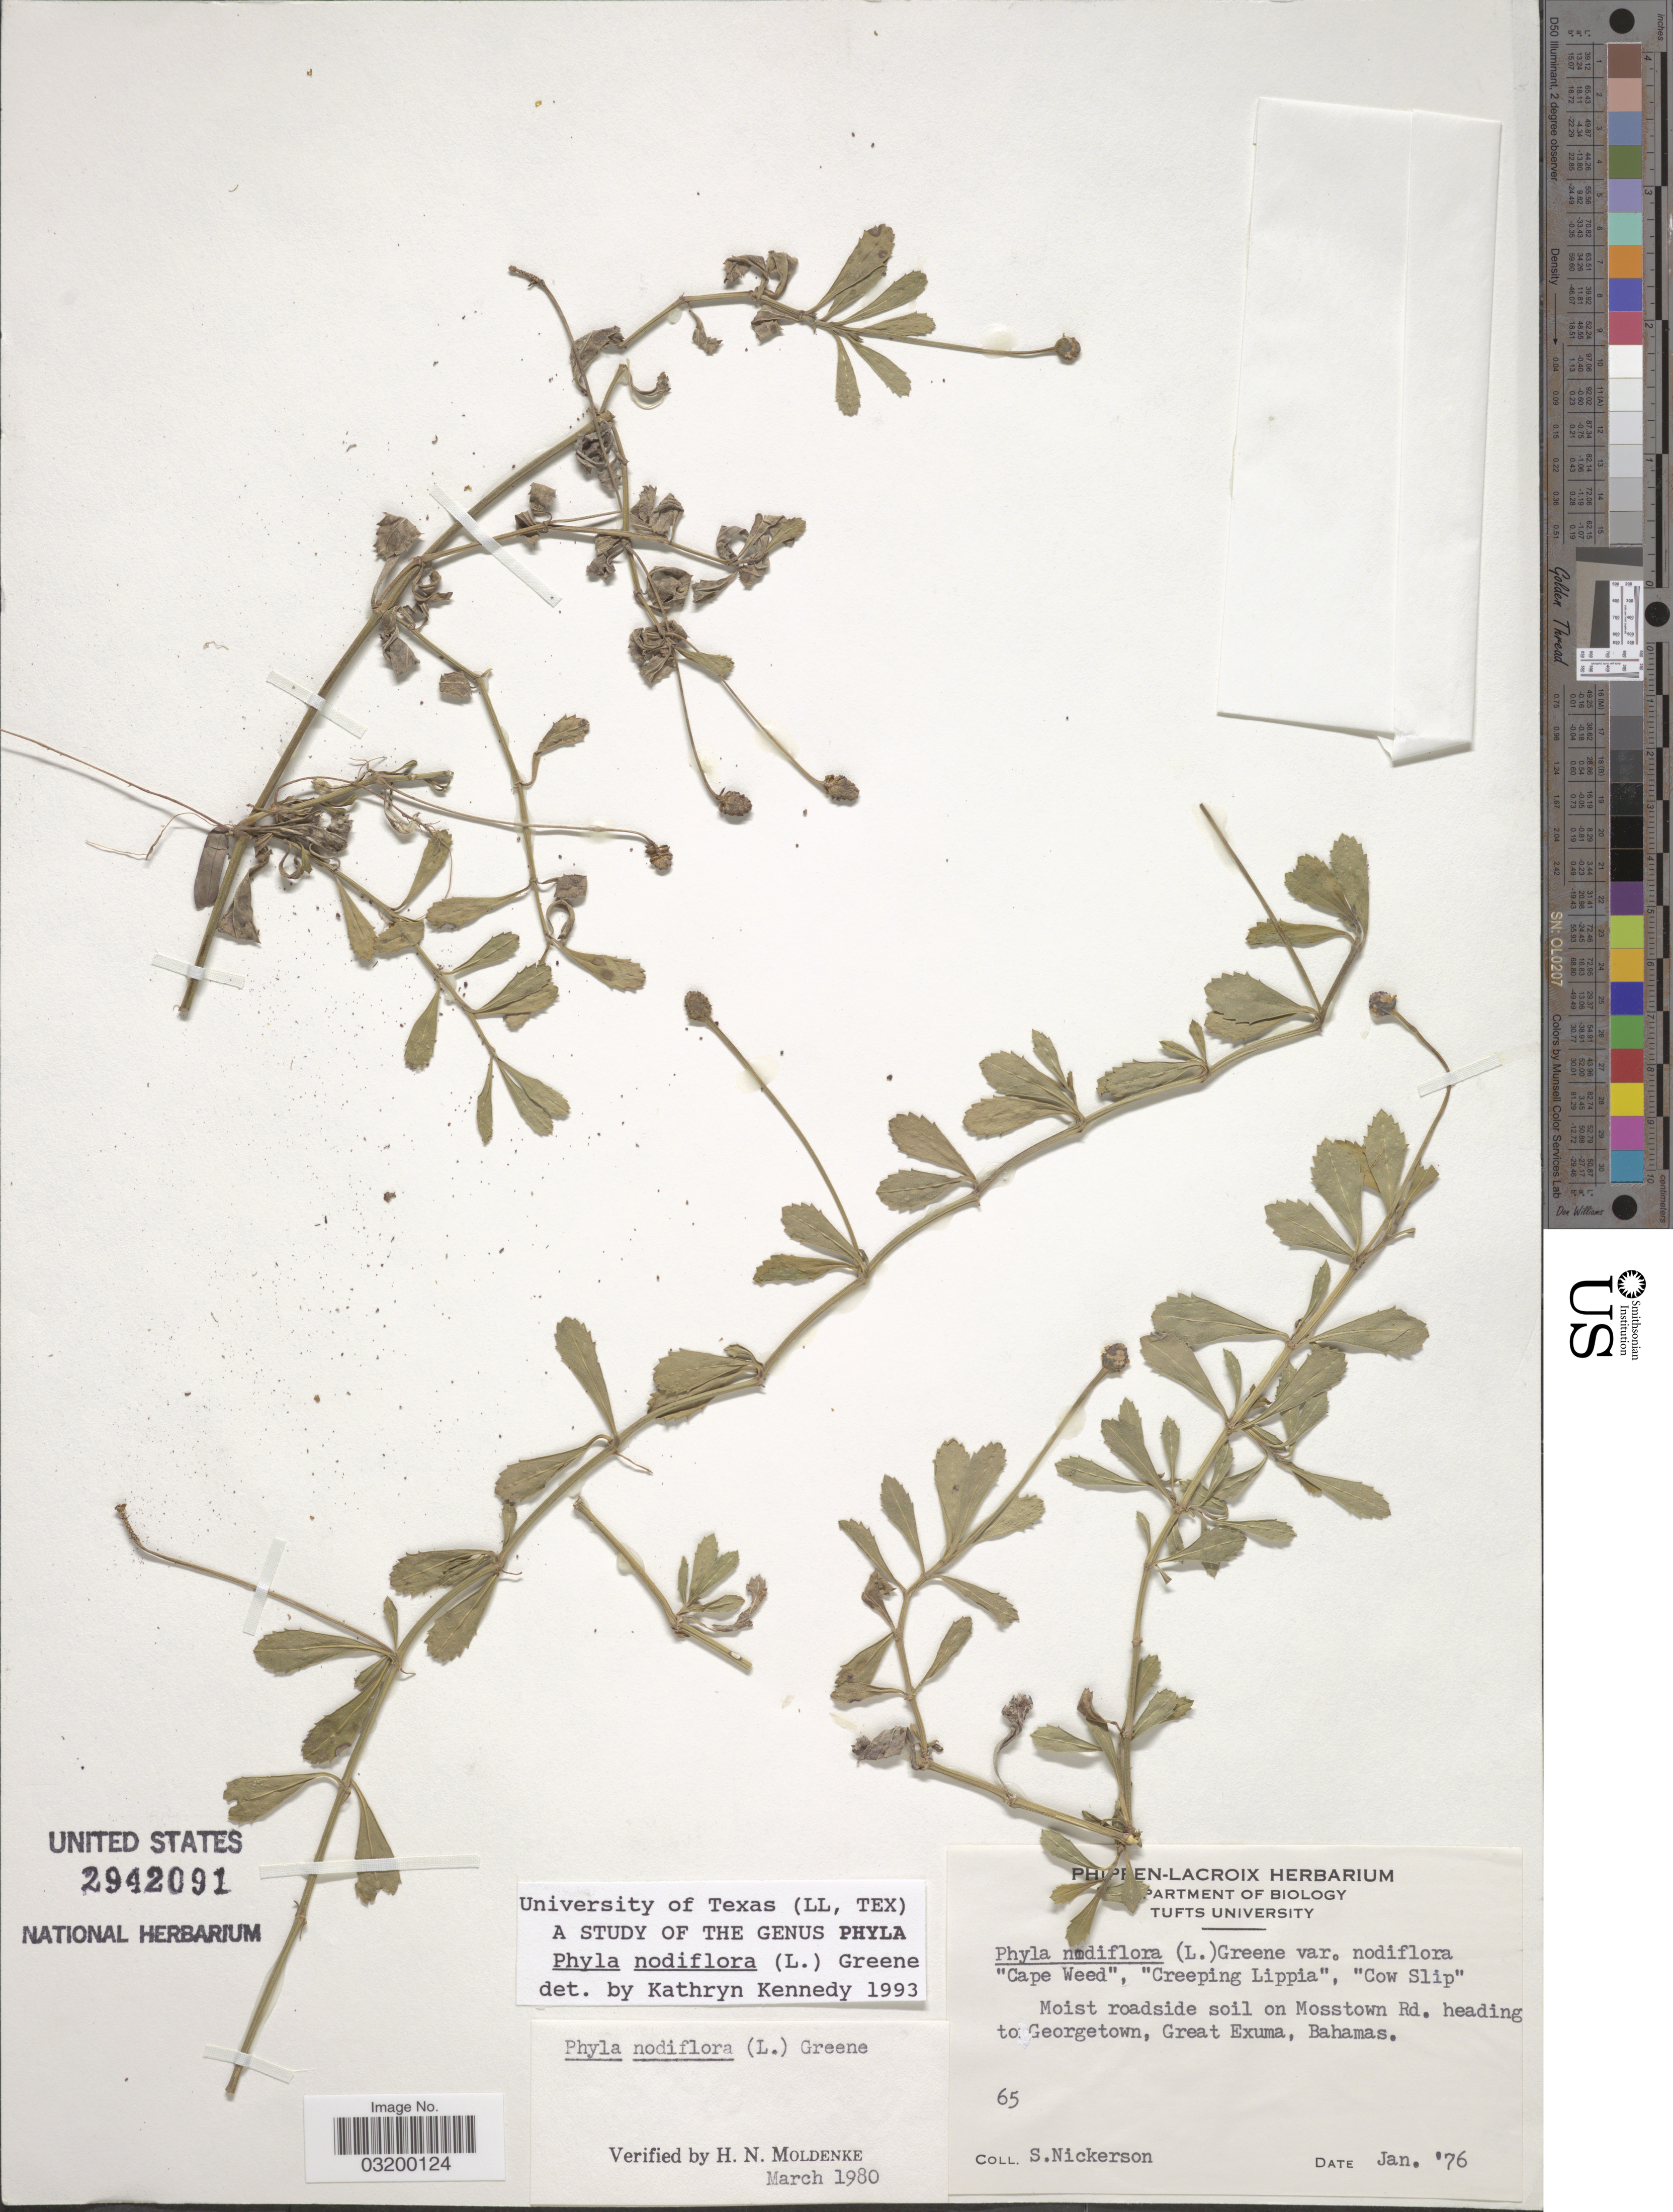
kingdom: Plantae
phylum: Tracheophyta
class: Magnoliopsida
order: Lamiales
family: Verbenaceae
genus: Phyla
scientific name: Phyla nodiflora var. nodiflora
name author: (L.) Greene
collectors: S. Nickerson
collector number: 65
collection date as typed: Transcribed d/m/y: /1/76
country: Bahamas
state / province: Exuma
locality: Moist roadside soil on Mosstown Rd. heading to Georgetown, Great Exuma.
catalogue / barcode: US 2942091